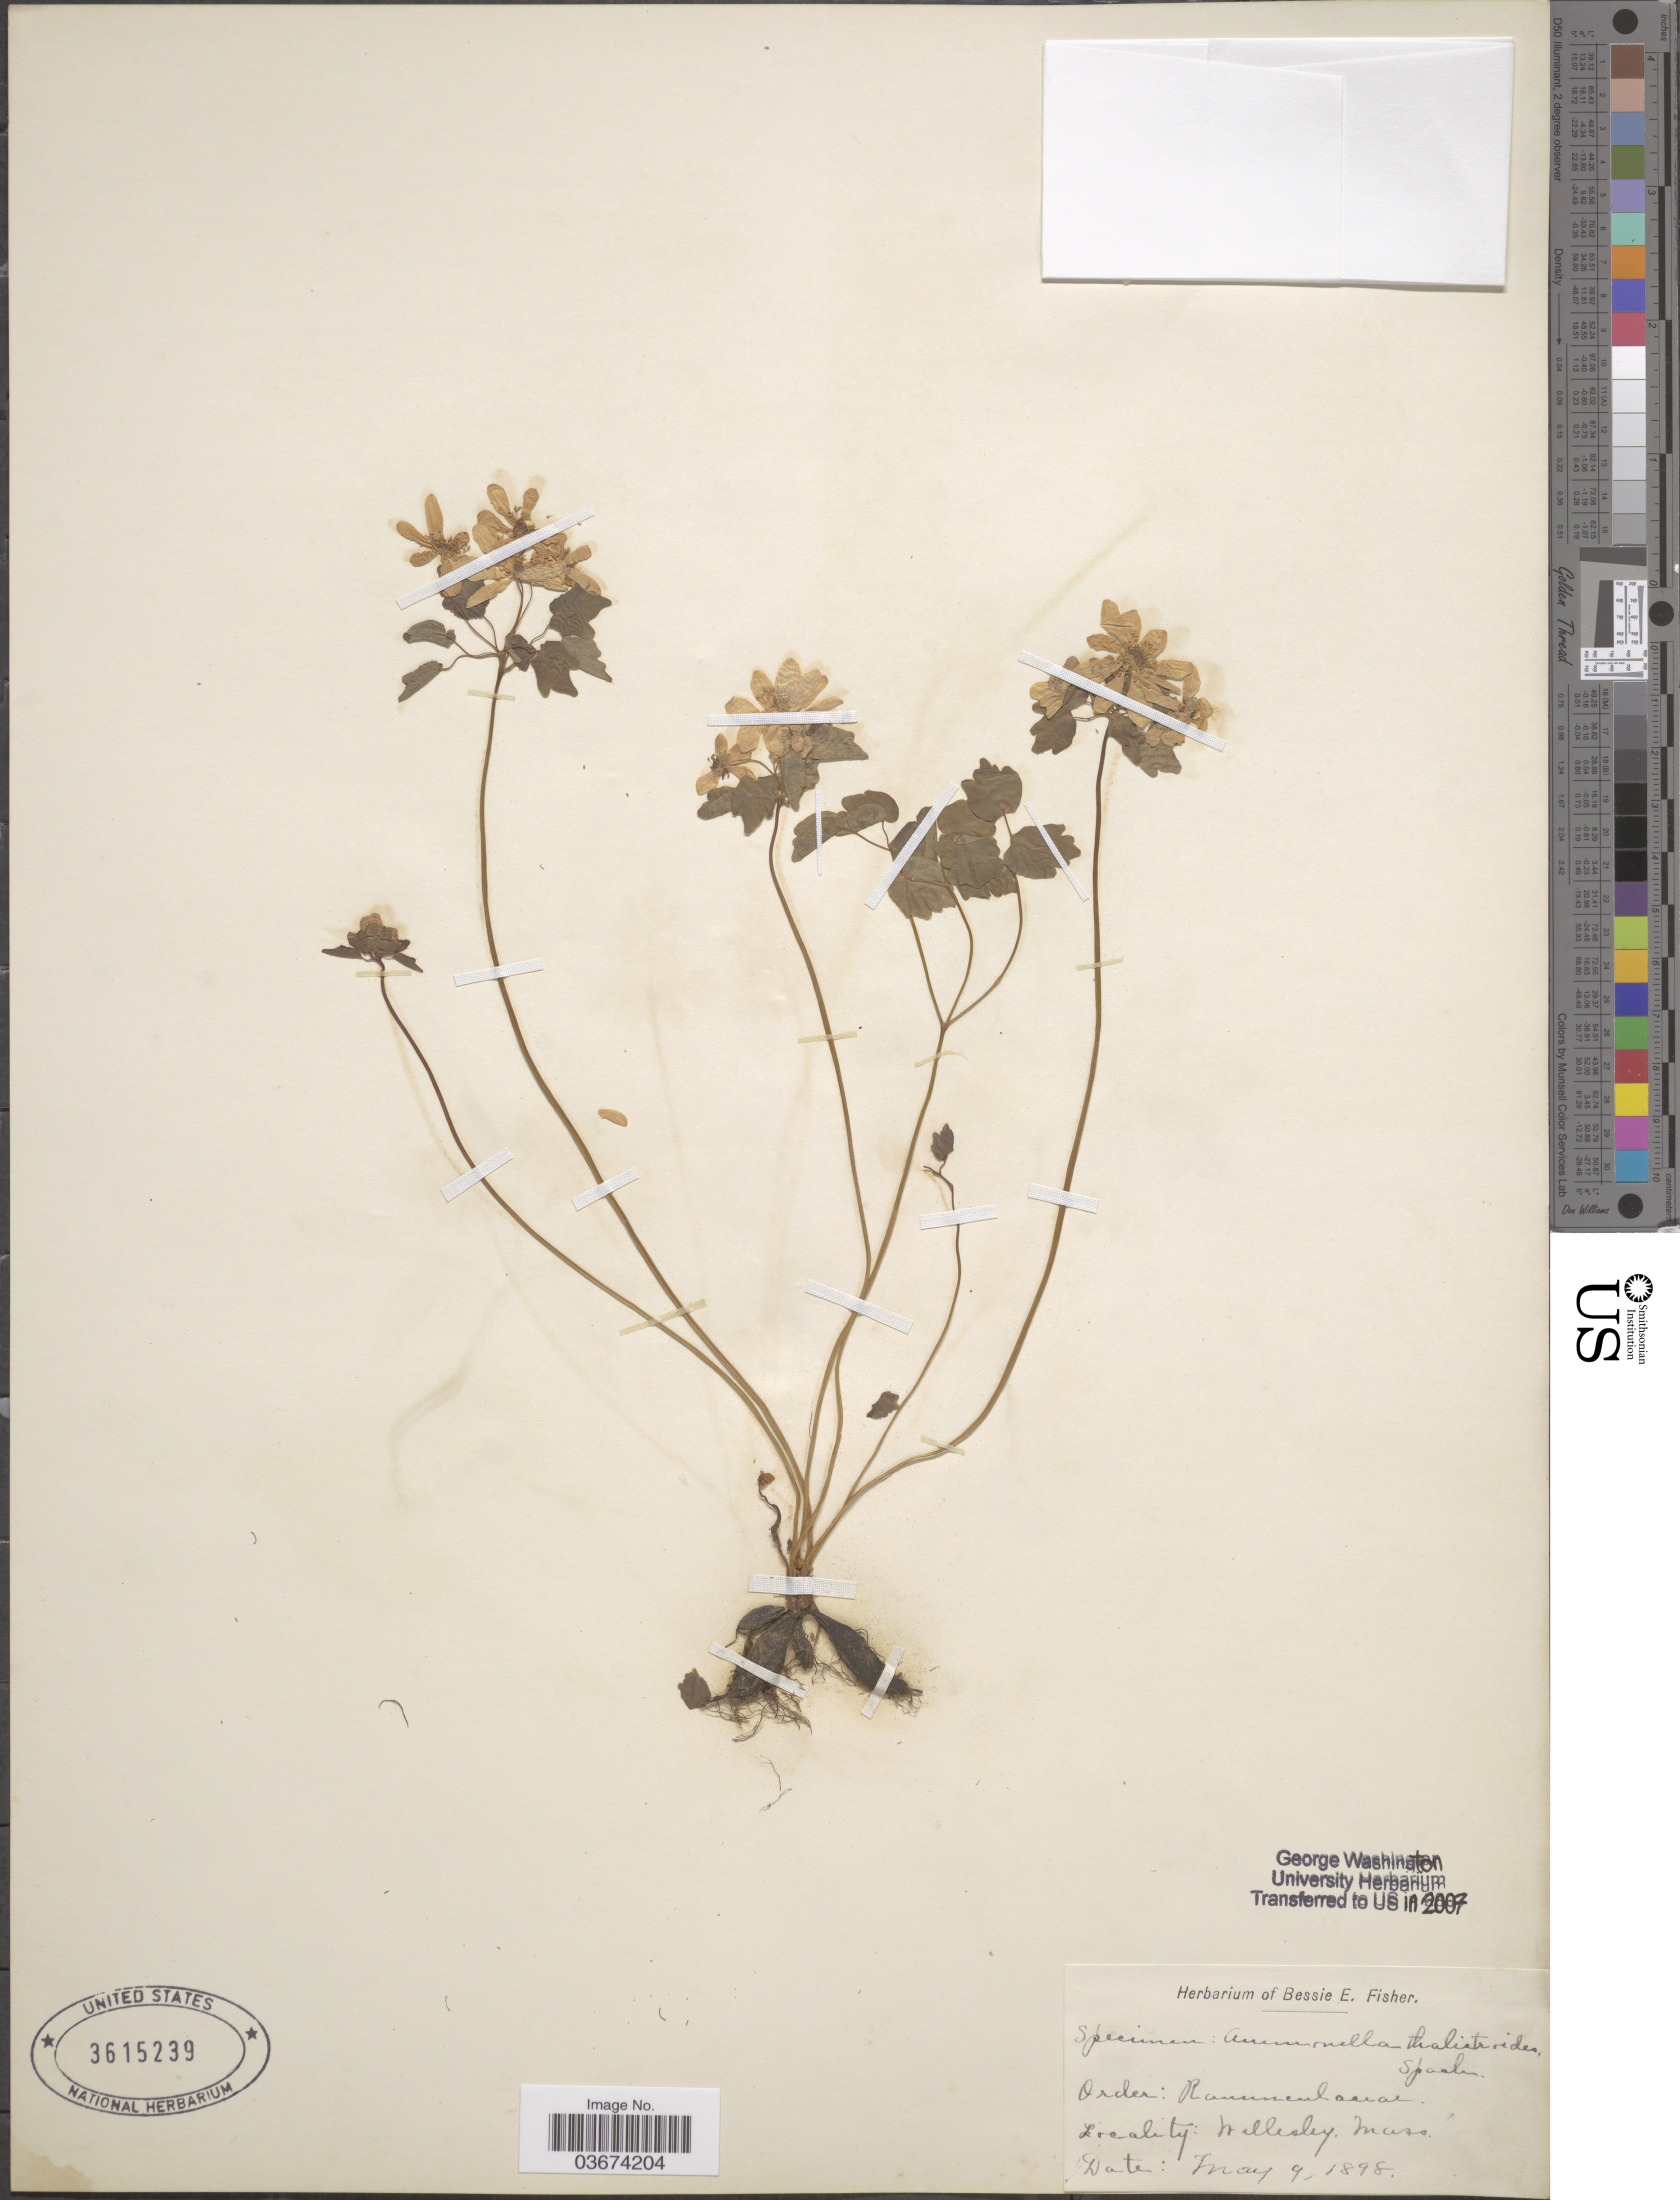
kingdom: Plantae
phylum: Tracheophyta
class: Magnoliopsida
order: Ranunculales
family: Ranunculaceae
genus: Thalictrum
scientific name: Thalictrum thalictroides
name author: (L.) A.J. Eames & B. Boivin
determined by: Strong, M. T., (US), Smithsonian Institution - National Museum of Natural History (UNITED STATES)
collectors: Ex herb. Bessie E. Fisher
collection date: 1898-05-09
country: United States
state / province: Massachusetts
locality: Wellesley.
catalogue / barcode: US 3615239